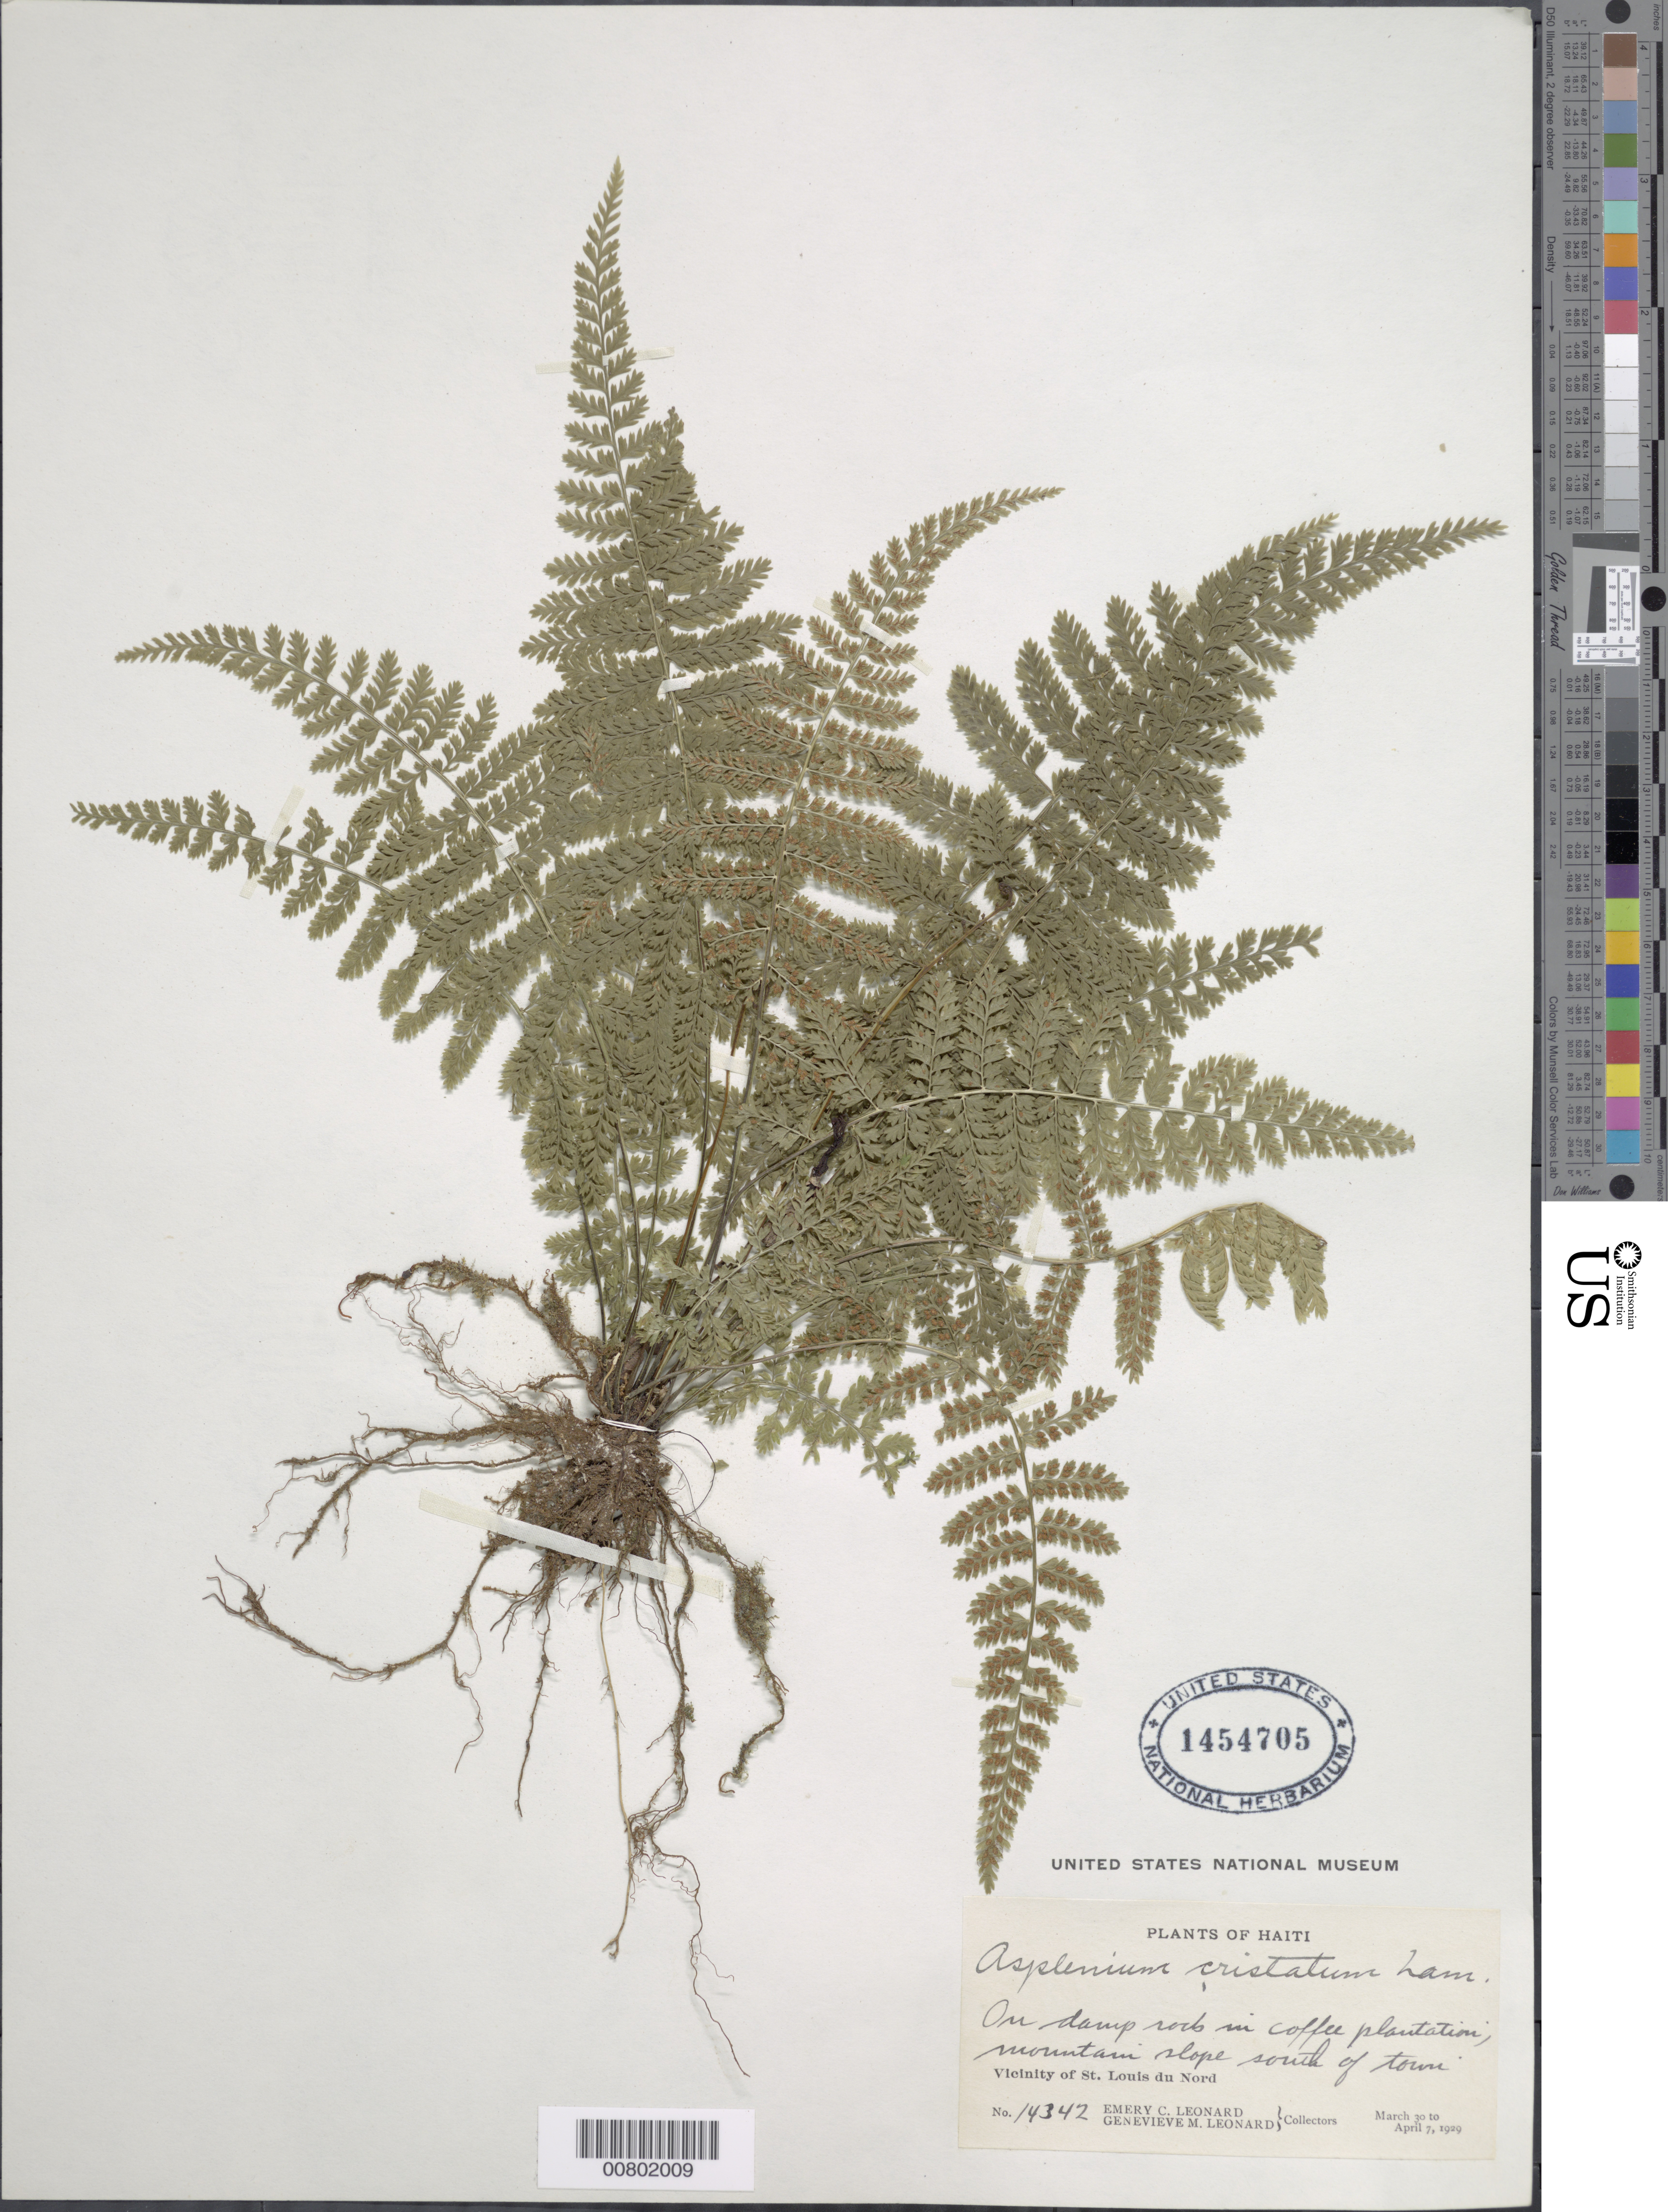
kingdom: Plantae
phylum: Tracheophyta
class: Polypodiopsida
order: Polypodiales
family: Aspleniaceae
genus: Asplenium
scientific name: Asplenium cristatum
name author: Lam.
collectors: E. C. Leonard & G. M. Leonard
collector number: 14342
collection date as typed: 30 Mar 1929 to 07 Apr 1929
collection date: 1929-03-30/1929-04-07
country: Haiti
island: Hispaniola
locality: St. Louis du Nord, S of town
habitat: Damp rock in coffe plantation; mountain slope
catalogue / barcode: US 1454705